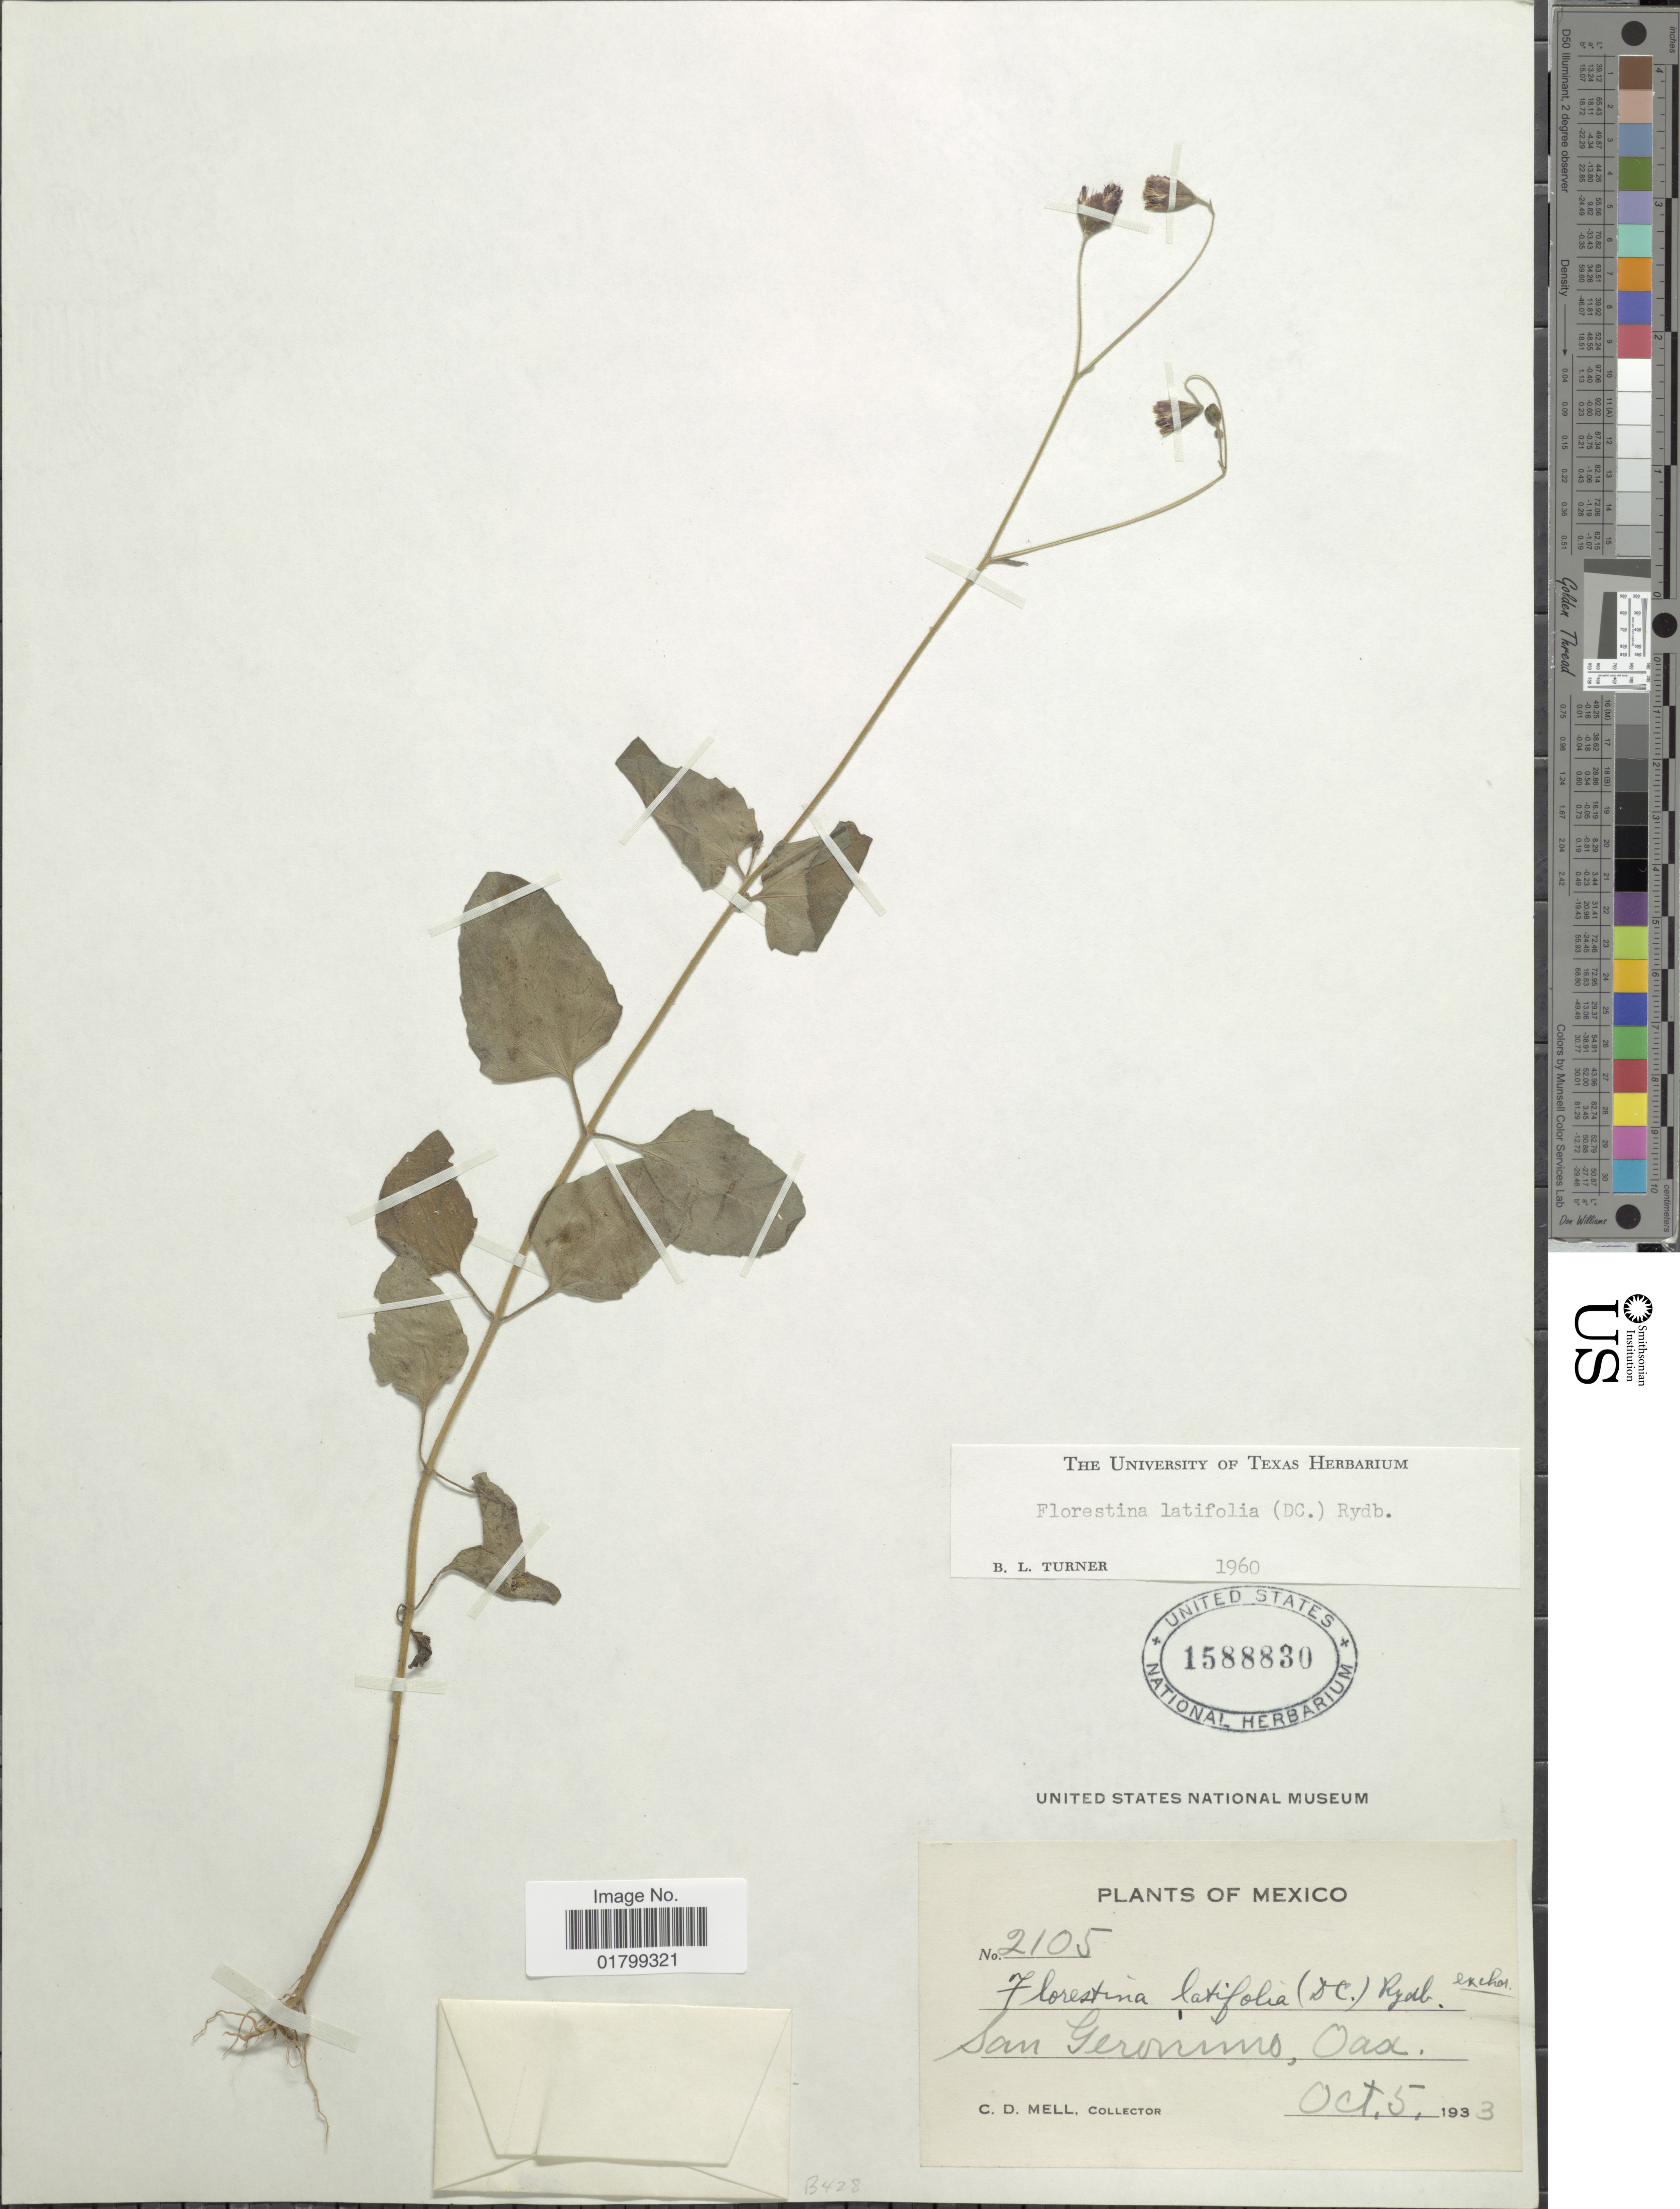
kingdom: Plantae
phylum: Tracheophyta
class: Magnoliopsida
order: Asterales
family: Asteraceae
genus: Florestina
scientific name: Florestina latifolia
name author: (DC.) Rydb.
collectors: C. D. Mell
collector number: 2105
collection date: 1933-10-05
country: Mexico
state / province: Oaxaca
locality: San Geronimo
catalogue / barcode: US 1588830